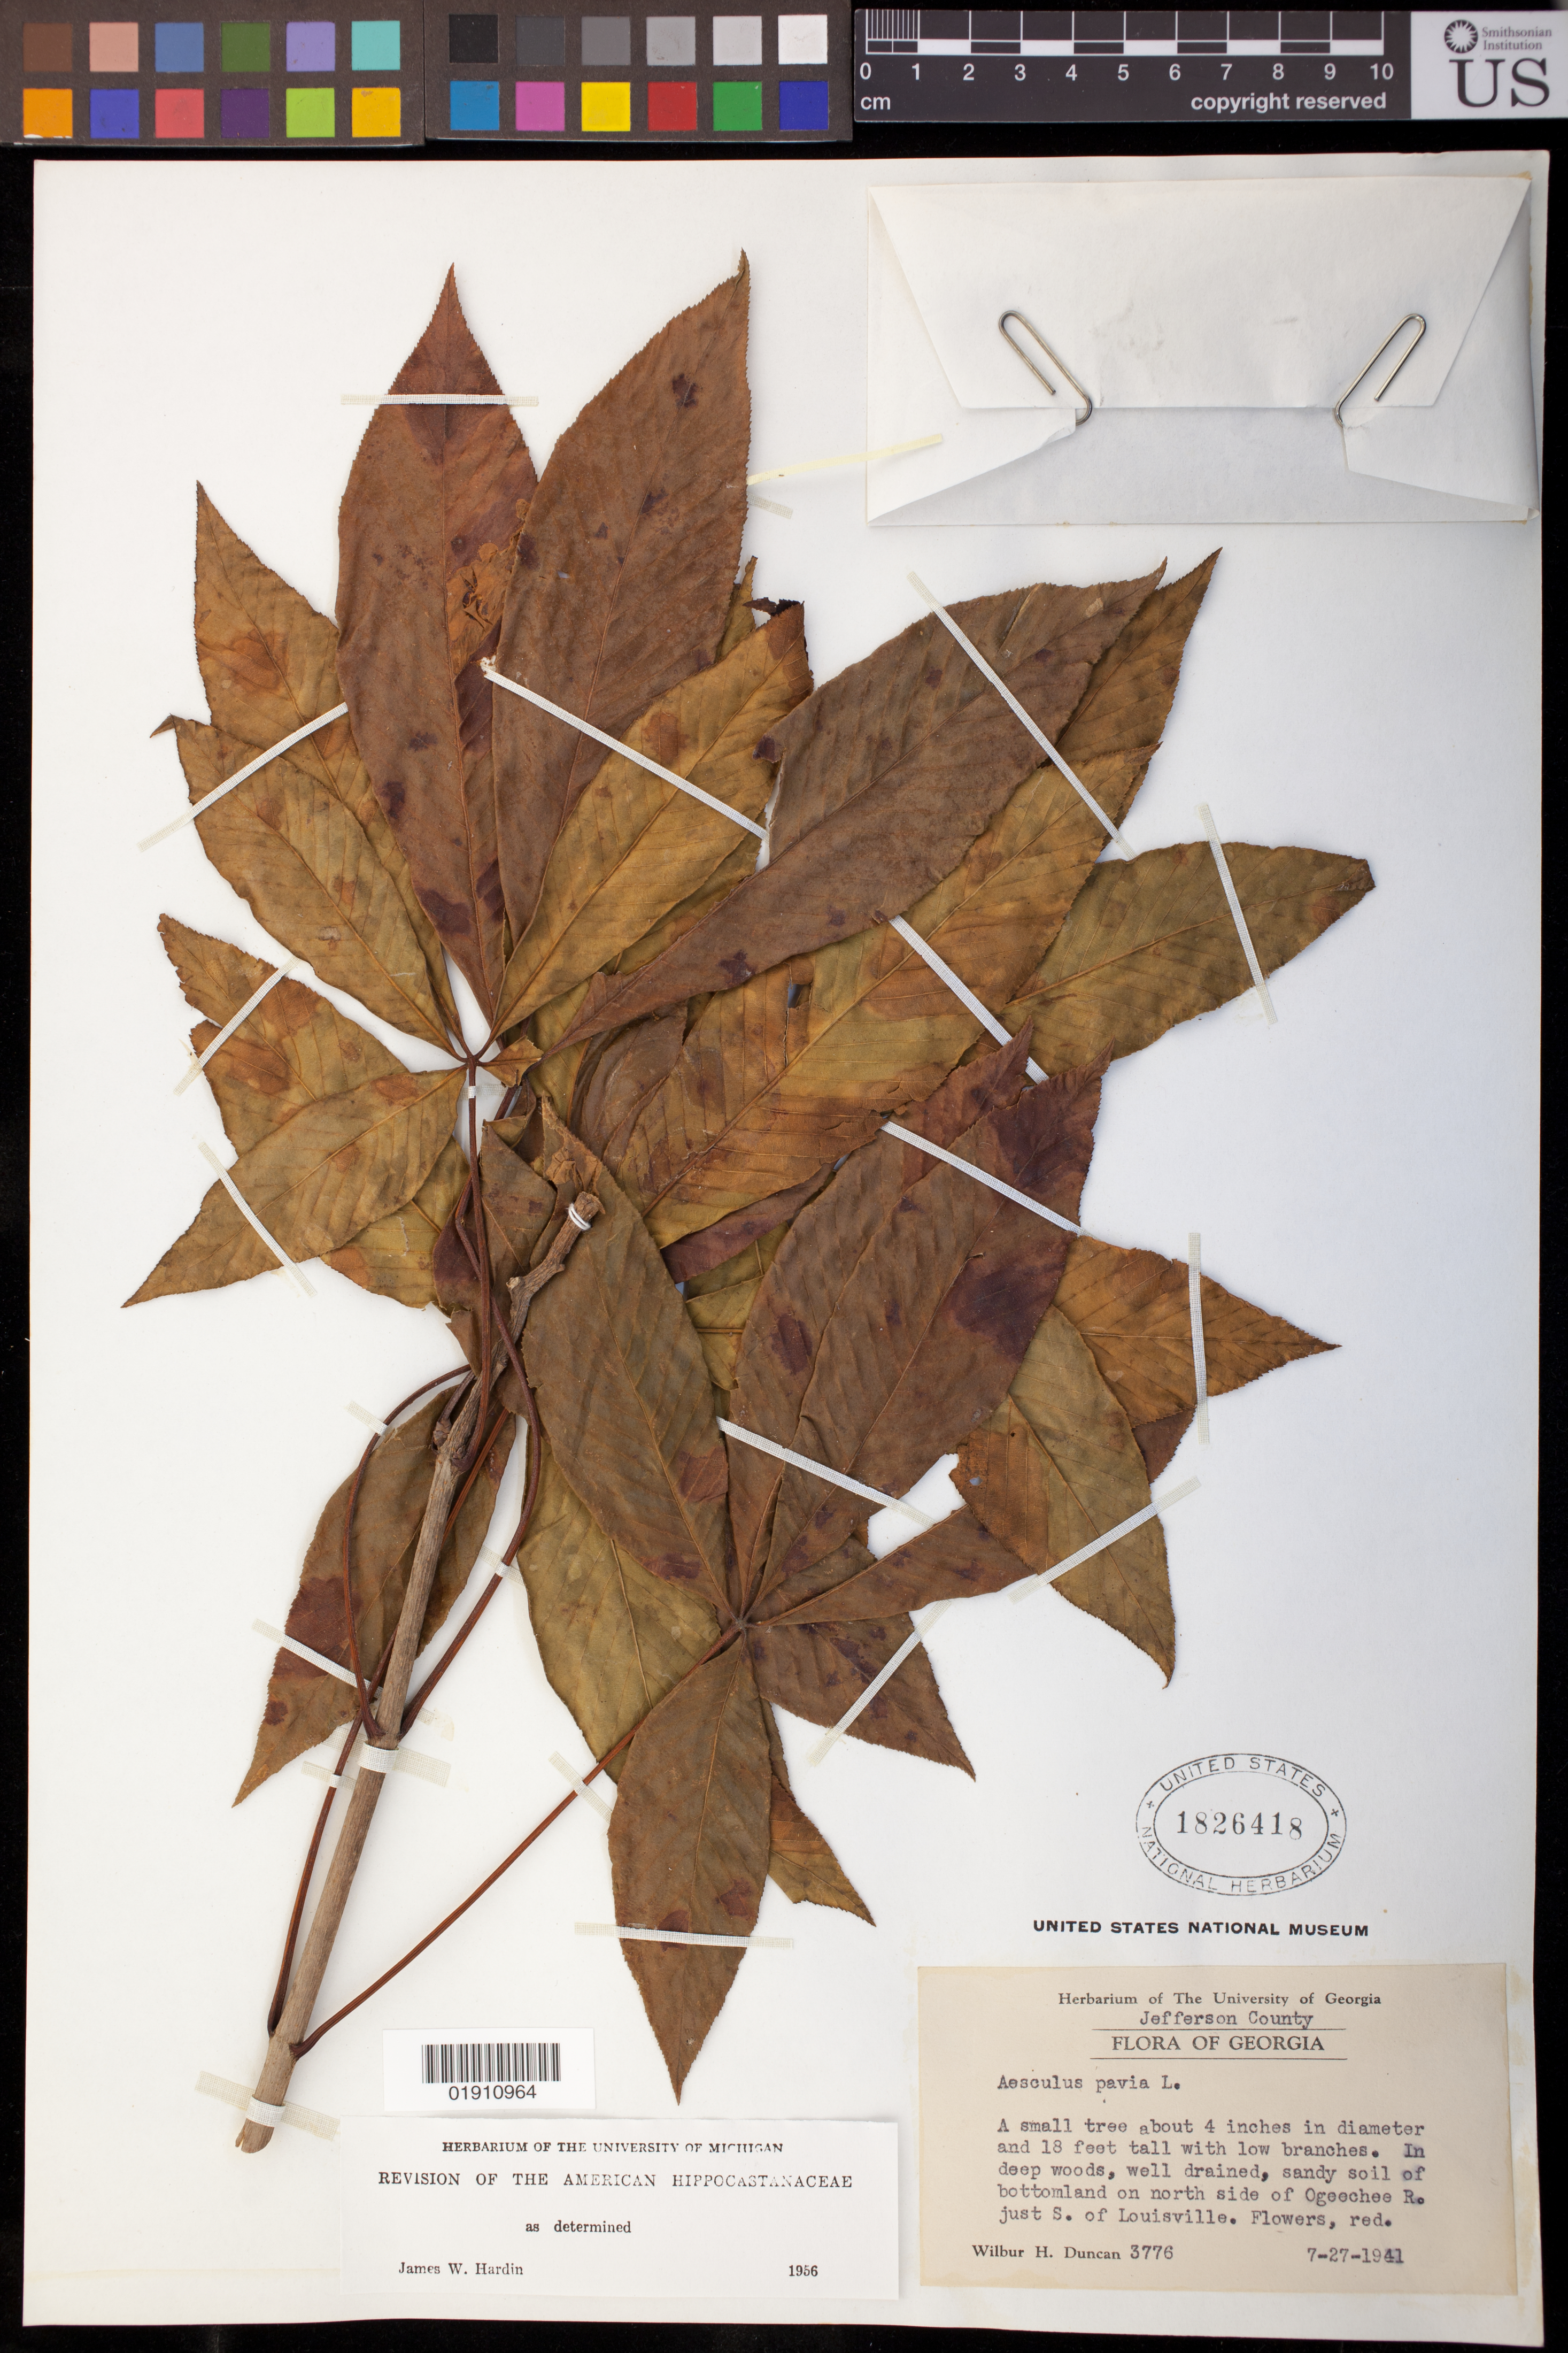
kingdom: Plantae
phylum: Tracheophyta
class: Magnoliopsida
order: Sapindales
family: Sapindaceae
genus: Aesculus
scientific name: Aesculus pavia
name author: L.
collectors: W. H. Duncan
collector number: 3776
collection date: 1941-07-27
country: United States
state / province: Georgia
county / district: Jefferson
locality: Bottomland on north side of Ogeechee R. just S. of Louisville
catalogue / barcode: US 1826418